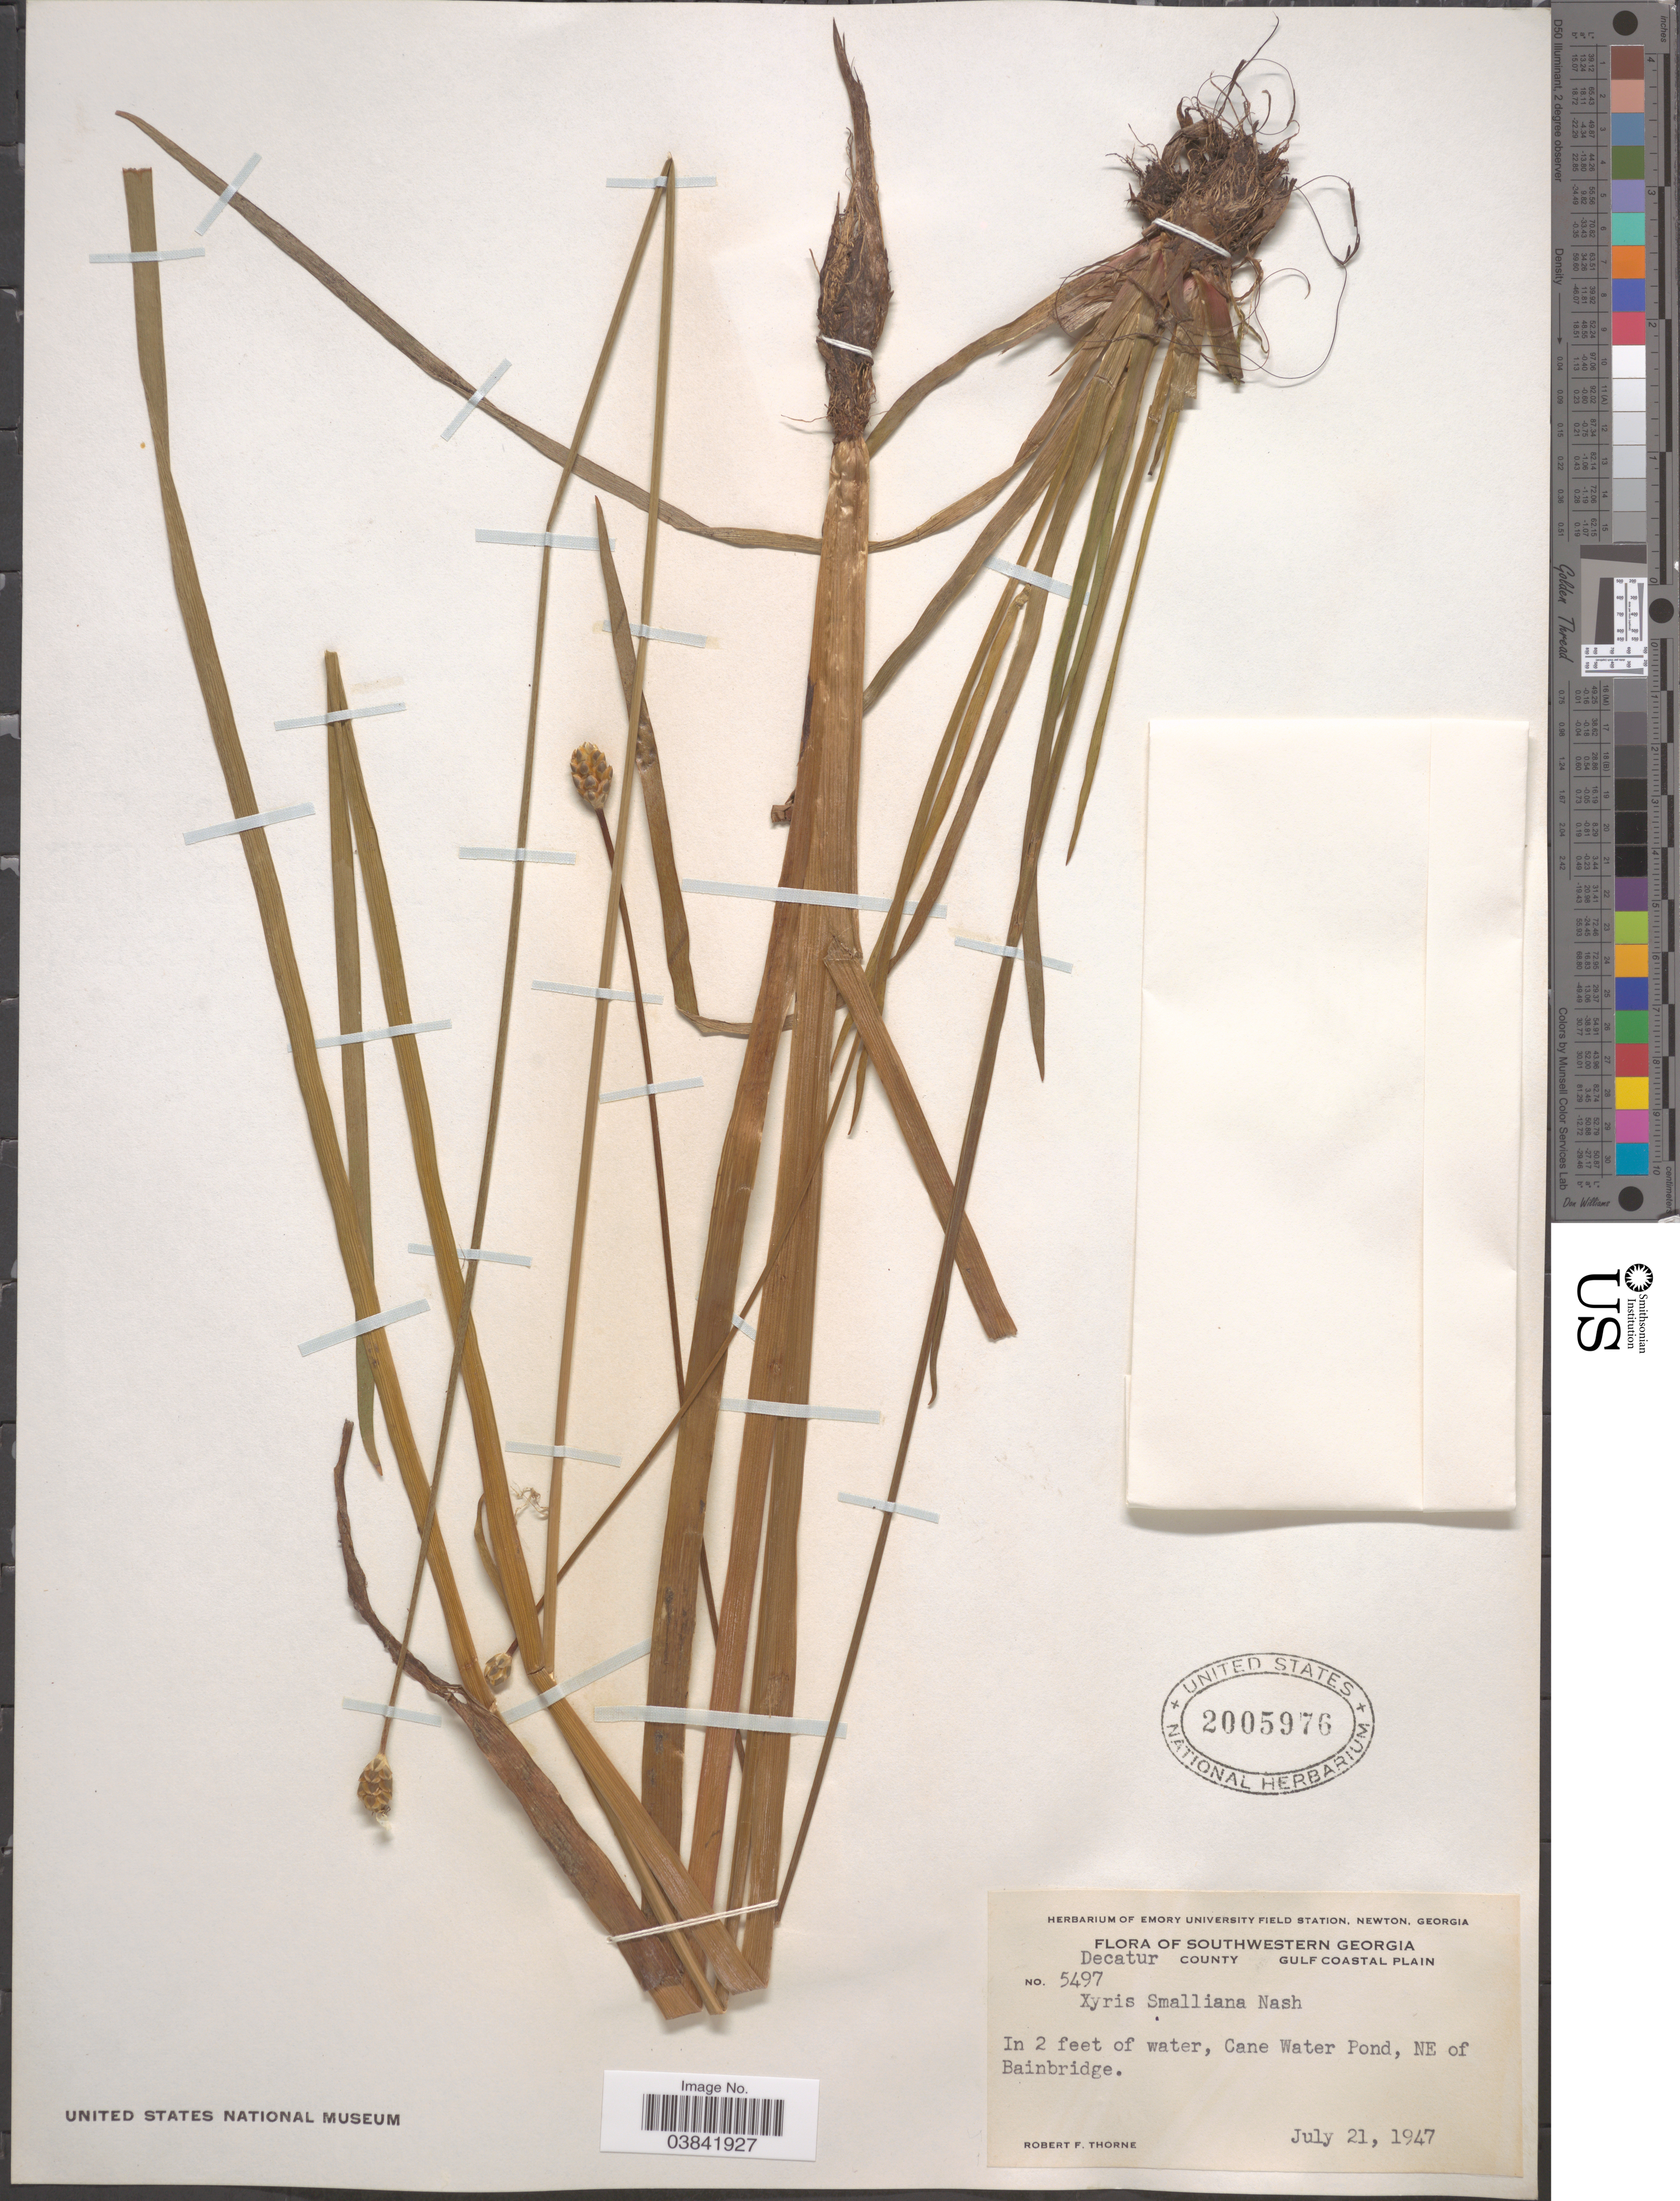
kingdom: Plantae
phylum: Tracheophyta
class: Liliopsida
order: Poales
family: Xyridaceae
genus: Xyris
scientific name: Xyris smalliana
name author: Nash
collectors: R. F. Thorne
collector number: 5497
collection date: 1947-07-21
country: United States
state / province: Georgia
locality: Southwestern Georgia. Decatur County Gulf Coastal Plain. Cane Water Pond, NE of Bainbridge.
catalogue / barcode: US 2005976